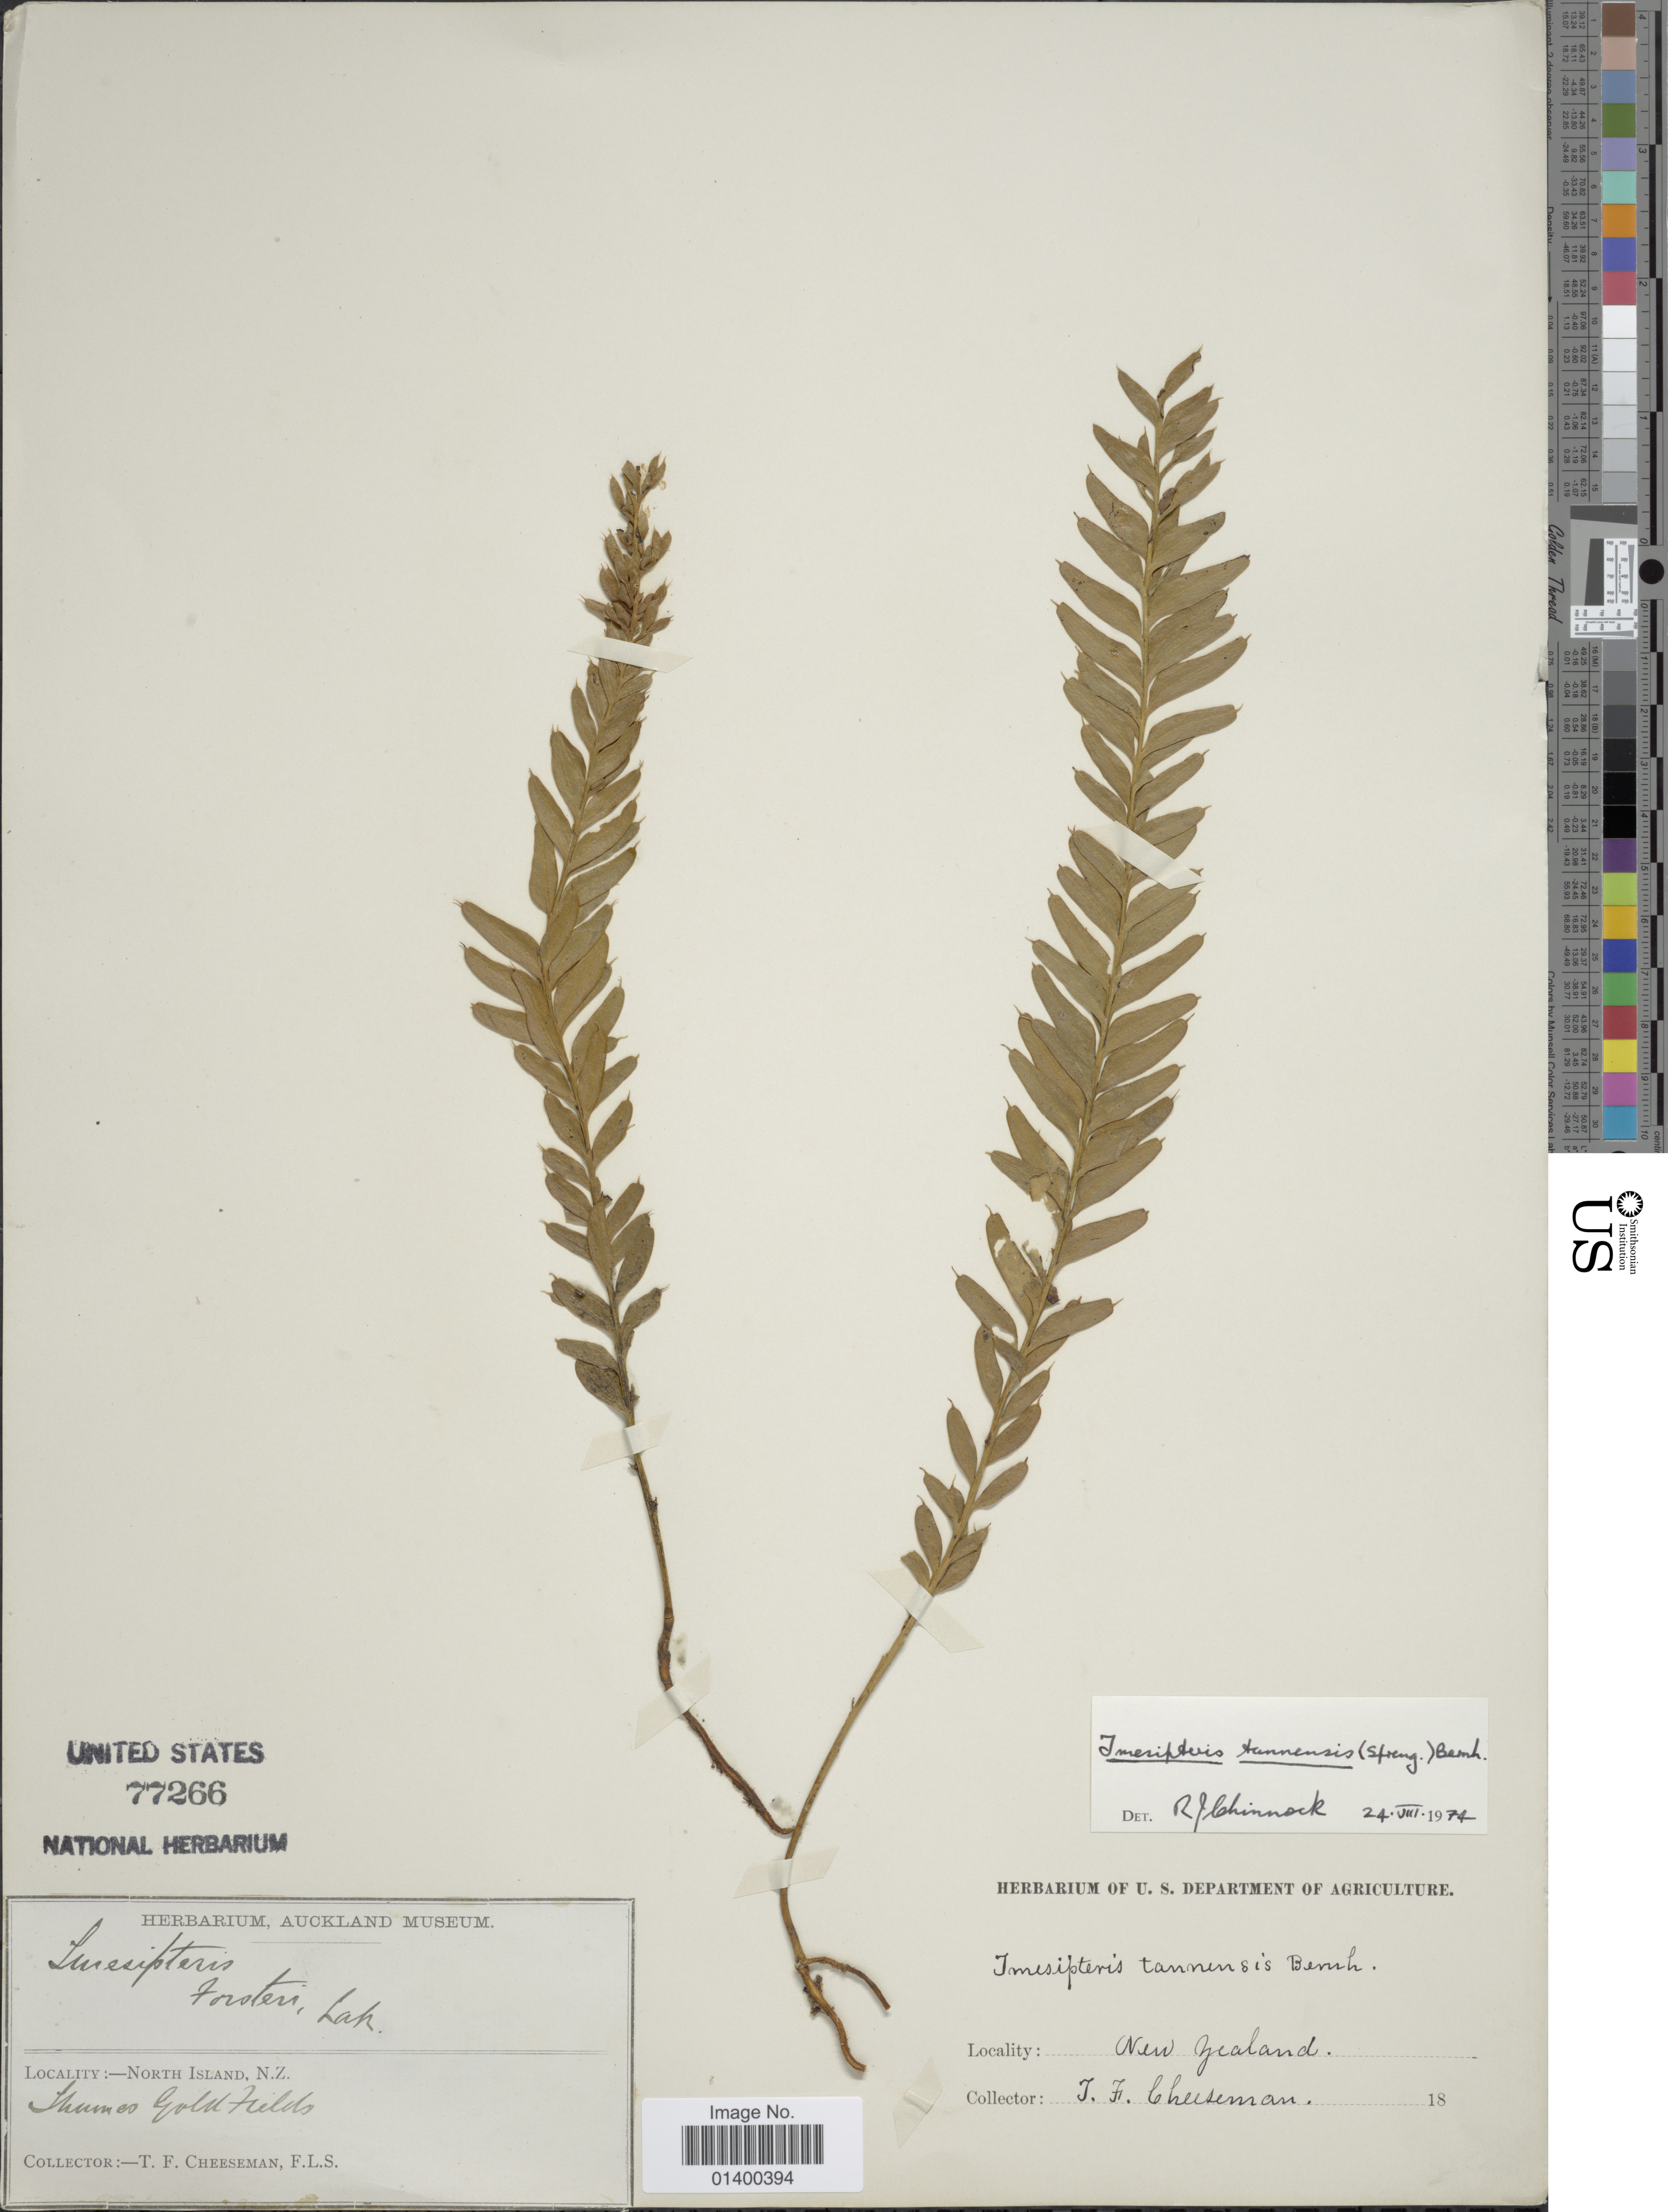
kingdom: Plantae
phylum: Tracheophyta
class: Polypodiopsida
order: Psilotales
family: Psilotaceae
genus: Tmesipteris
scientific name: Tmesipteris tannensis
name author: (Spreng.) Bernh.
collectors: T. F. Cheeseman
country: New Zealand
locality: North Island, Thames Gold fields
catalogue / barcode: US 77266